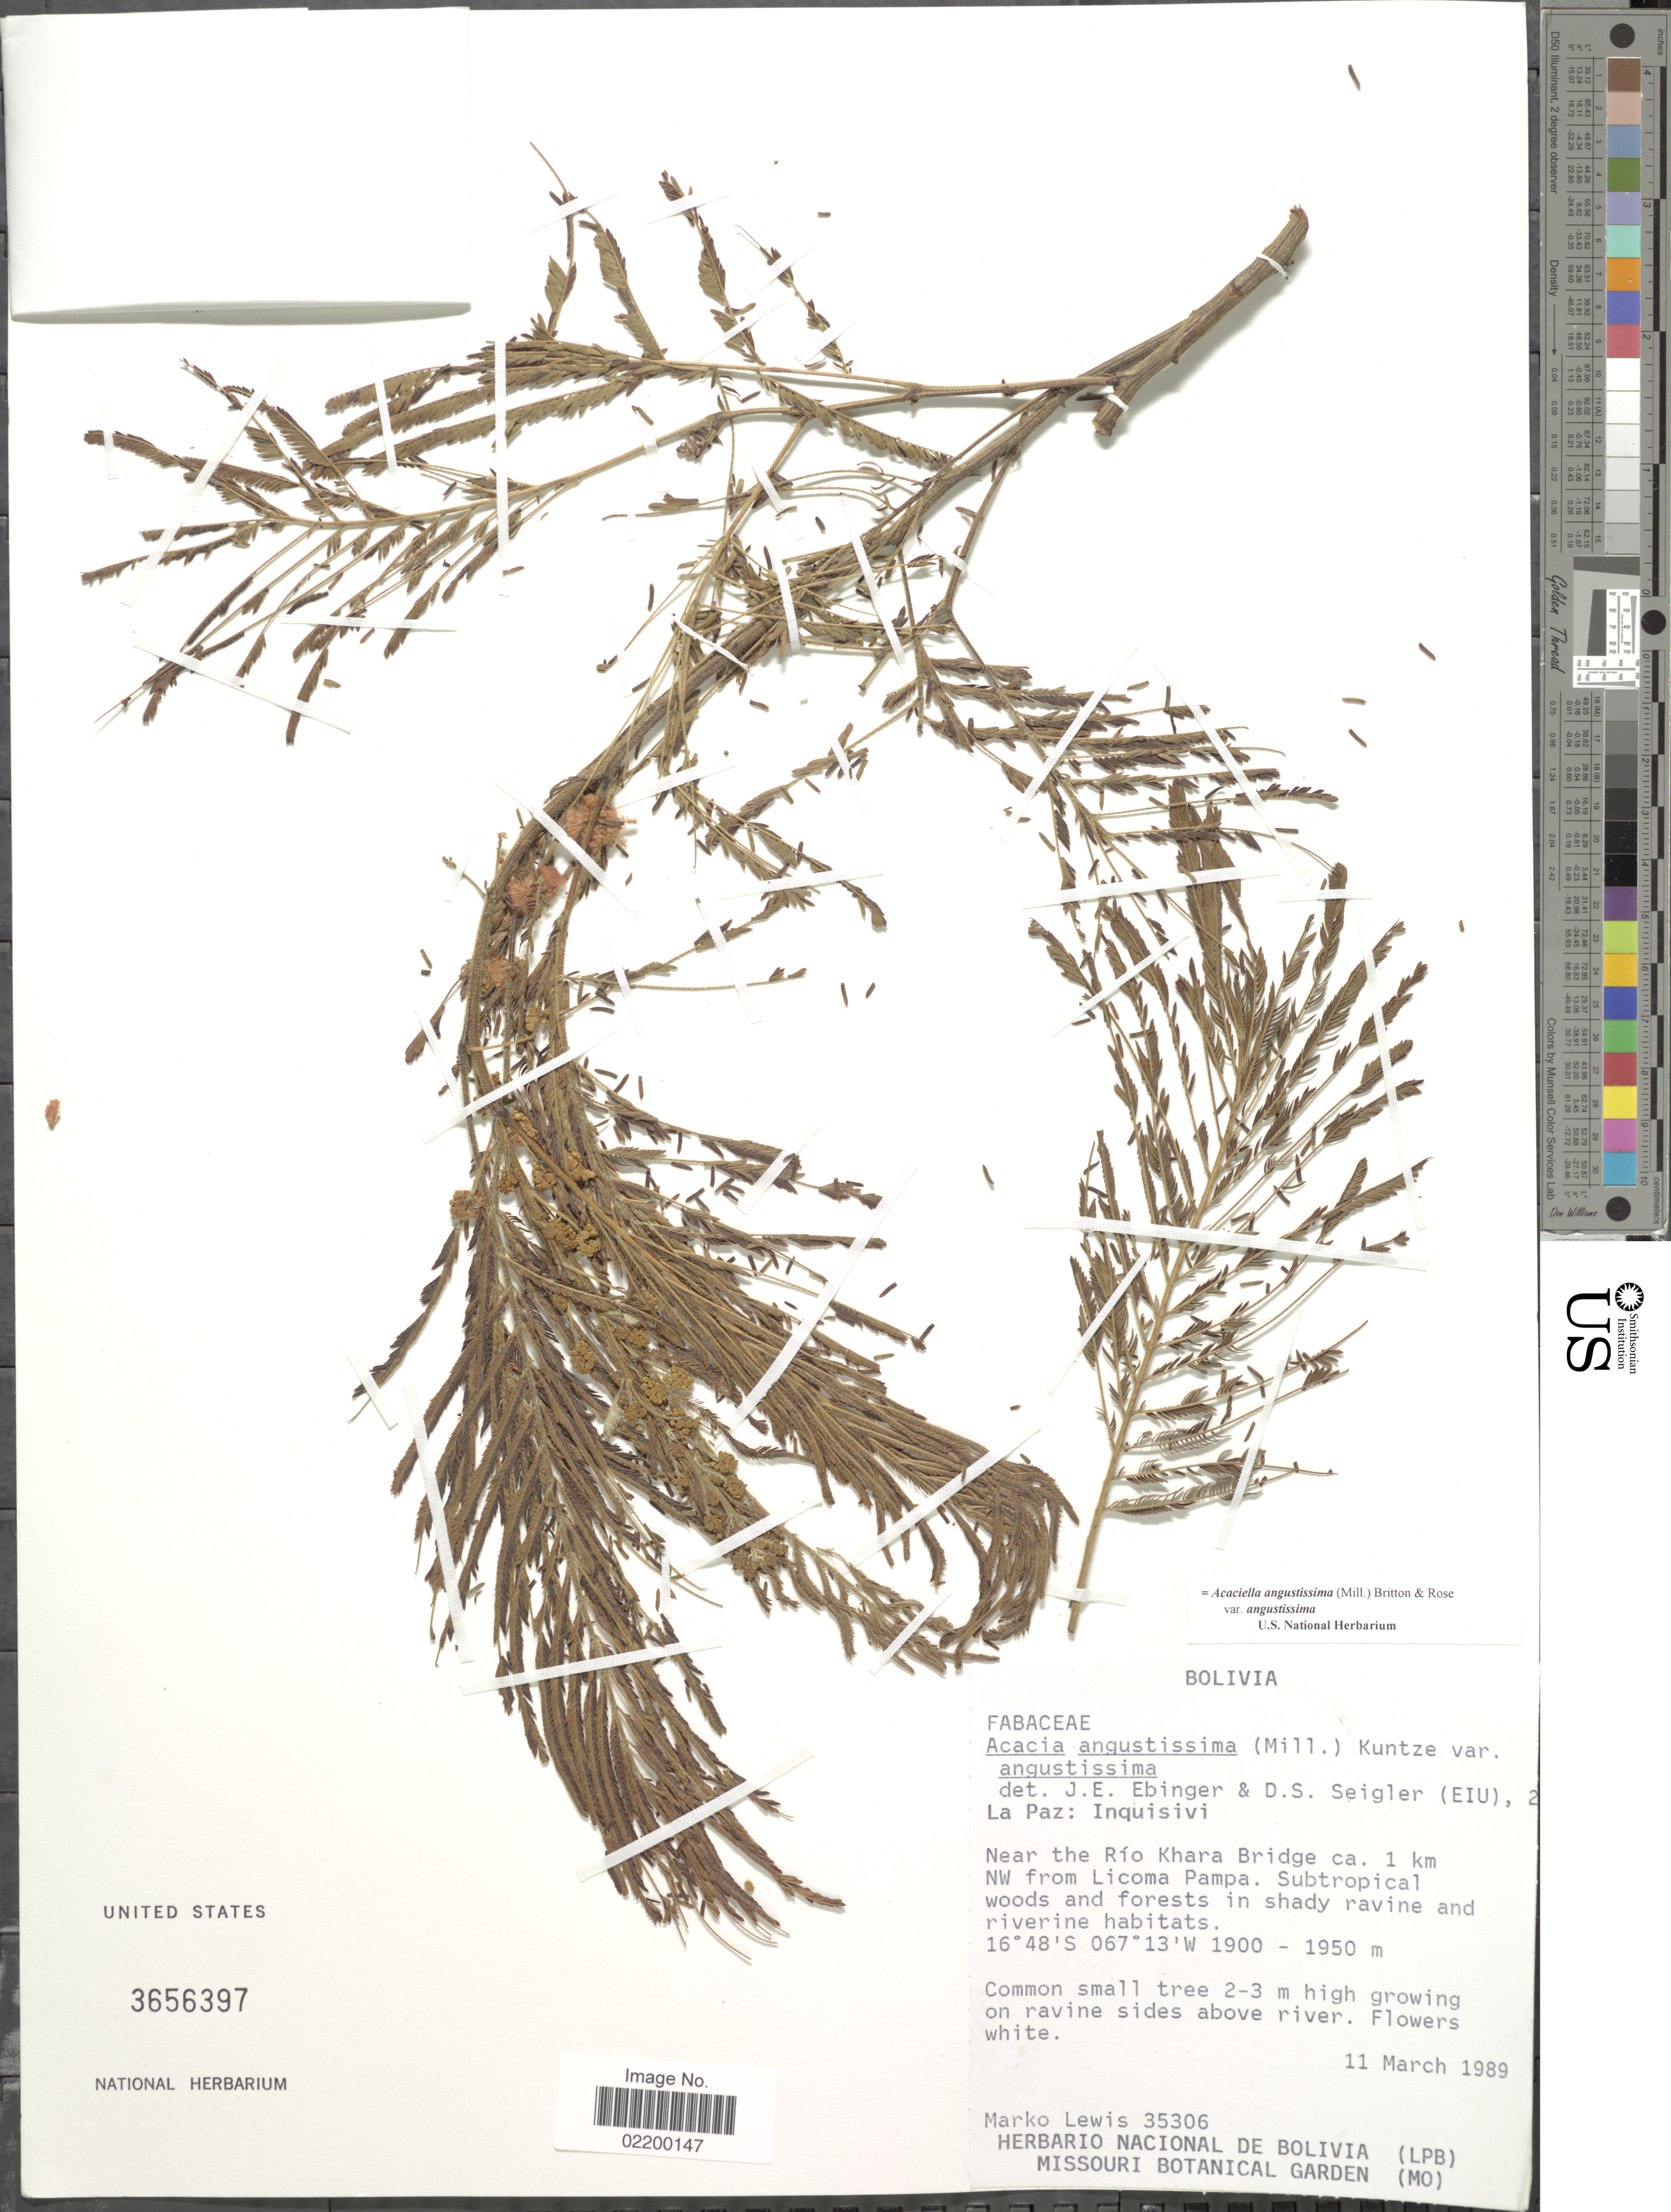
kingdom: Plantae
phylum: Tracheophyta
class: Magnoliopsida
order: Fabales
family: Fabaceae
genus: Acaciella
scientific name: Acaciella angustissima var. angustissima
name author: (Mill.) Britton & Rose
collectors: M. A. Lewis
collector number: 35306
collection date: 1989-03-11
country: Bolivia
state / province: La Paz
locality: La Paz: Inquisivi, Near the Rio Khara Bridge ca. 1 km NW from Licoma Pampa.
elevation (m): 1900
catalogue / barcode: US 3656397